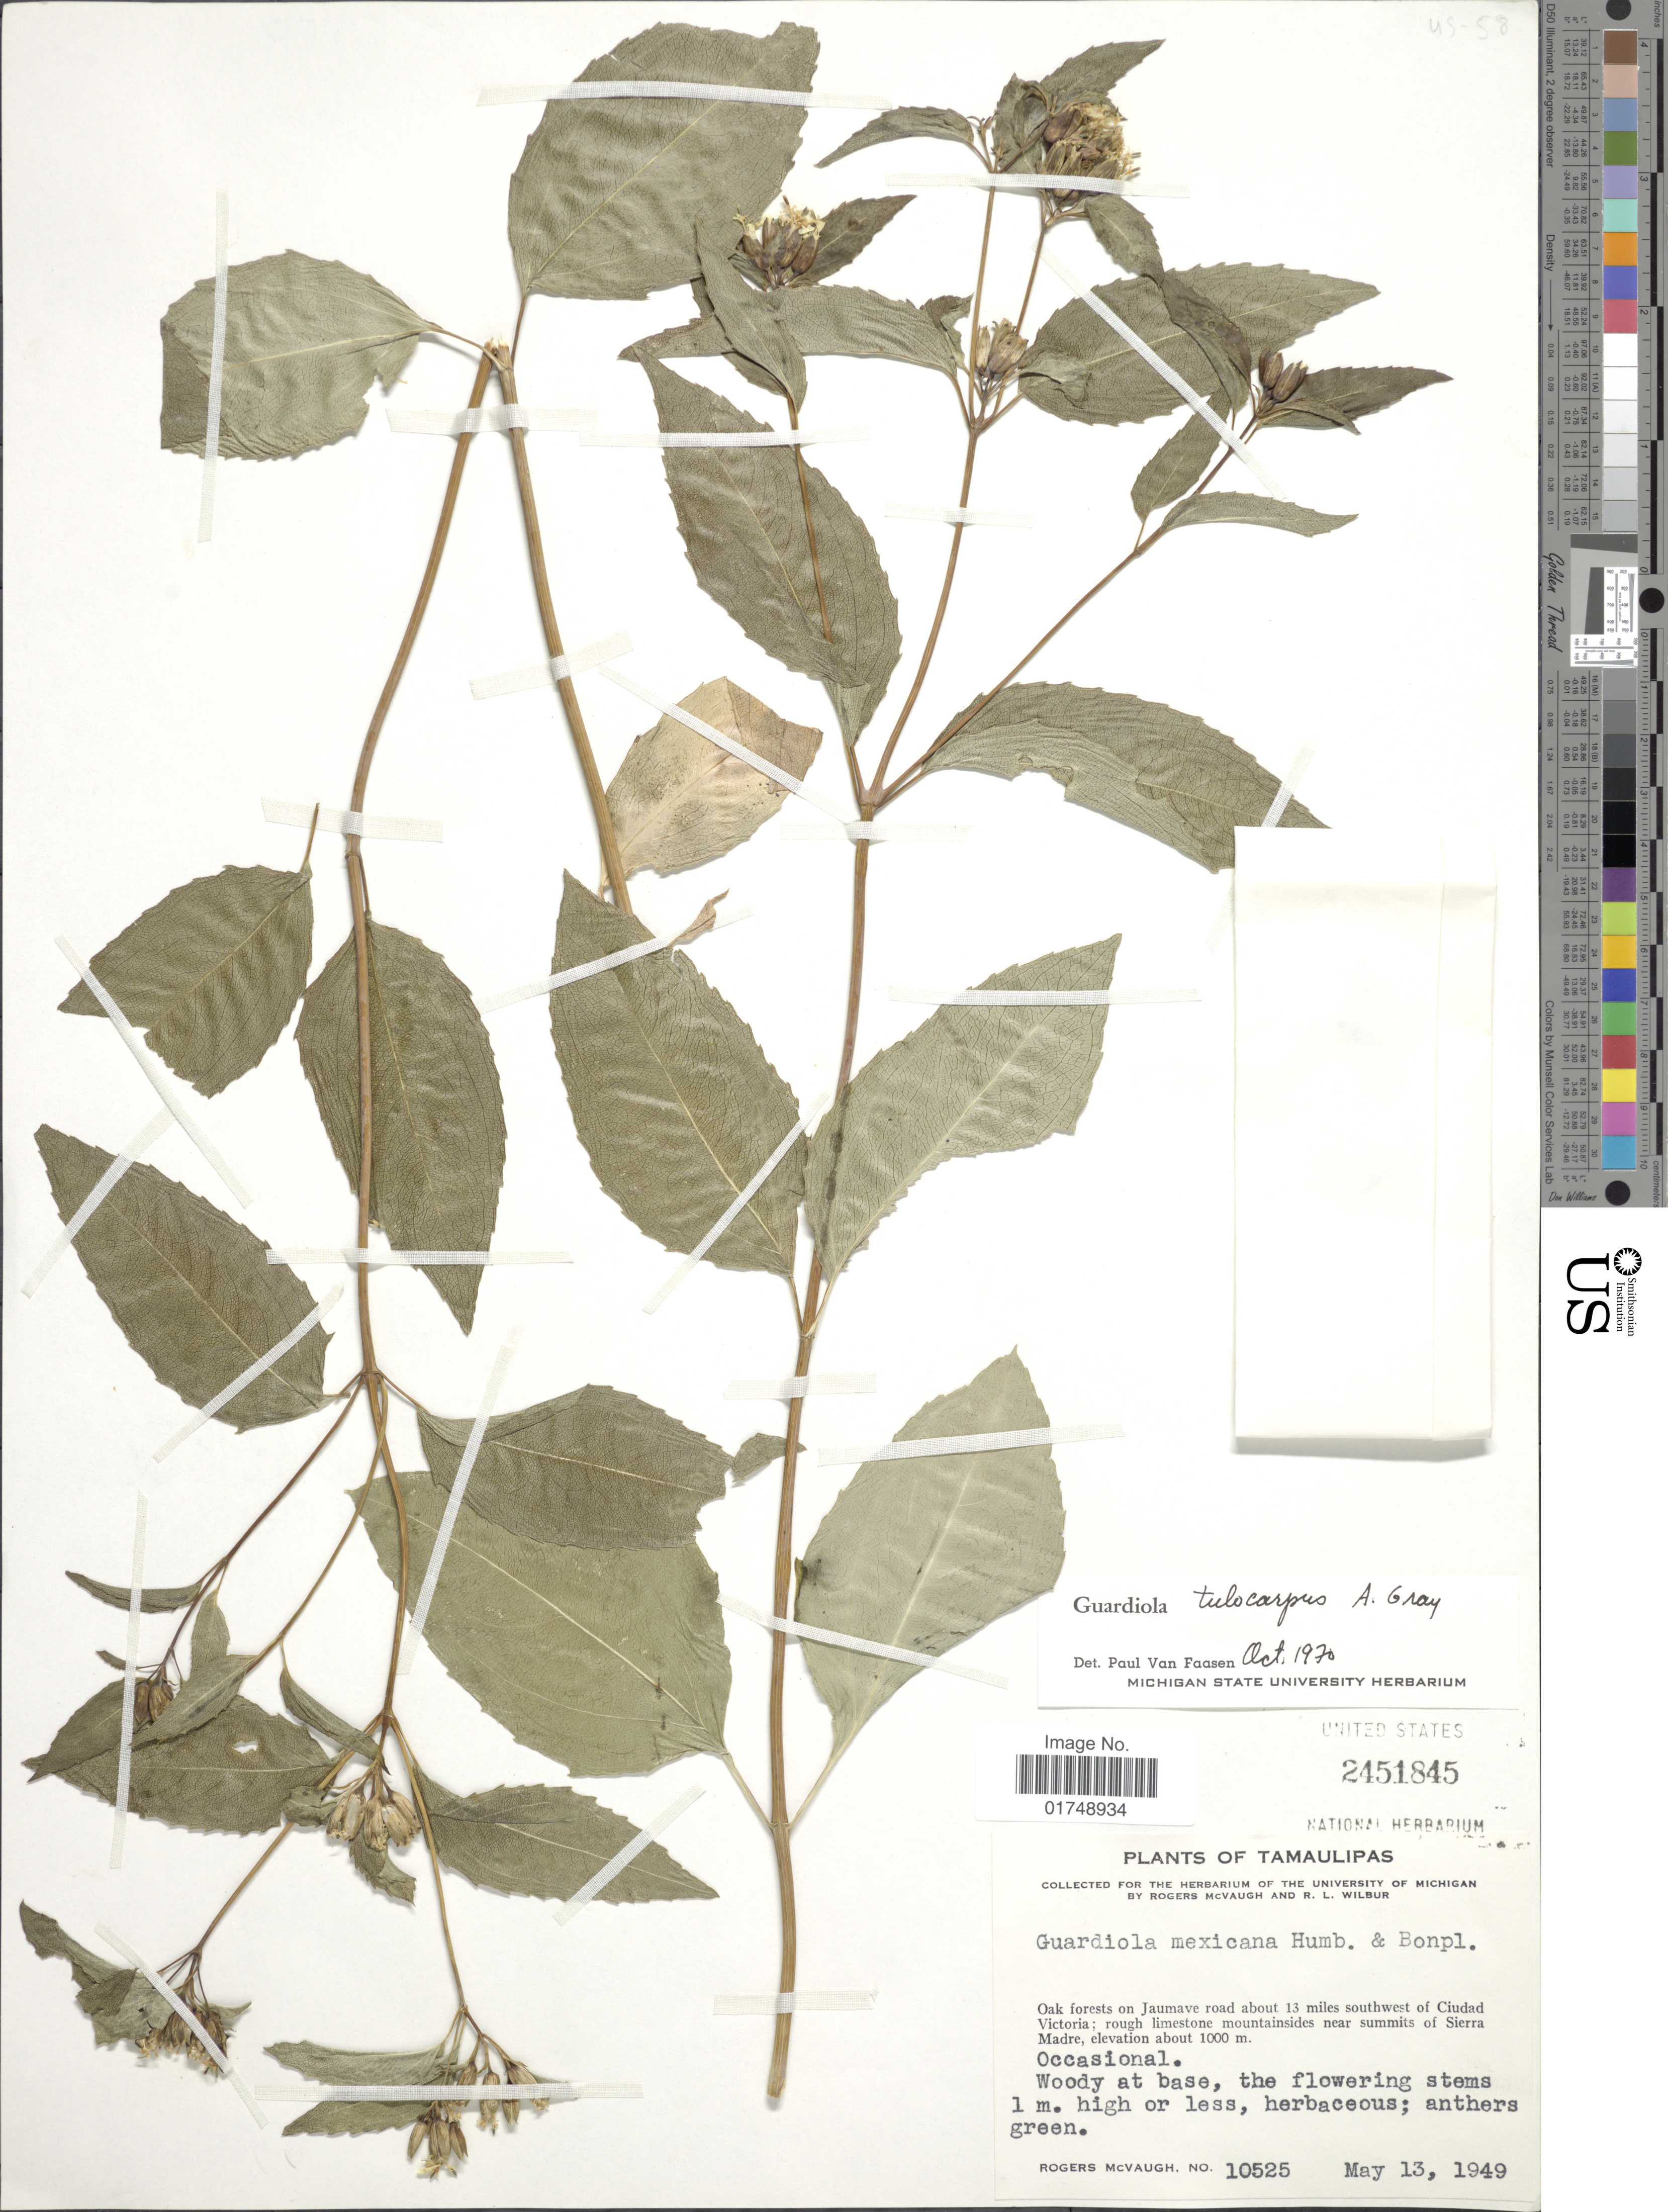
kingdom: Plantae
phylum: Tracheophyta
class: Magnoliopsida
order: Asterales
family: Asteraceae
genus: Guardiola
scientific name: Guardiola tulocarpus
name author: A. Gray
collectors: R. McVaugh & R. L. Wilbur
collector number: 10525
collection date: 1949-05-13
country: Mexico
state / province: Tamaulipas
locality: About 13 miles southwest of Cuidad Victoria, near summits of Sierra Madre.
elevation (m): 1000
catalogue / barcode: US 2451845